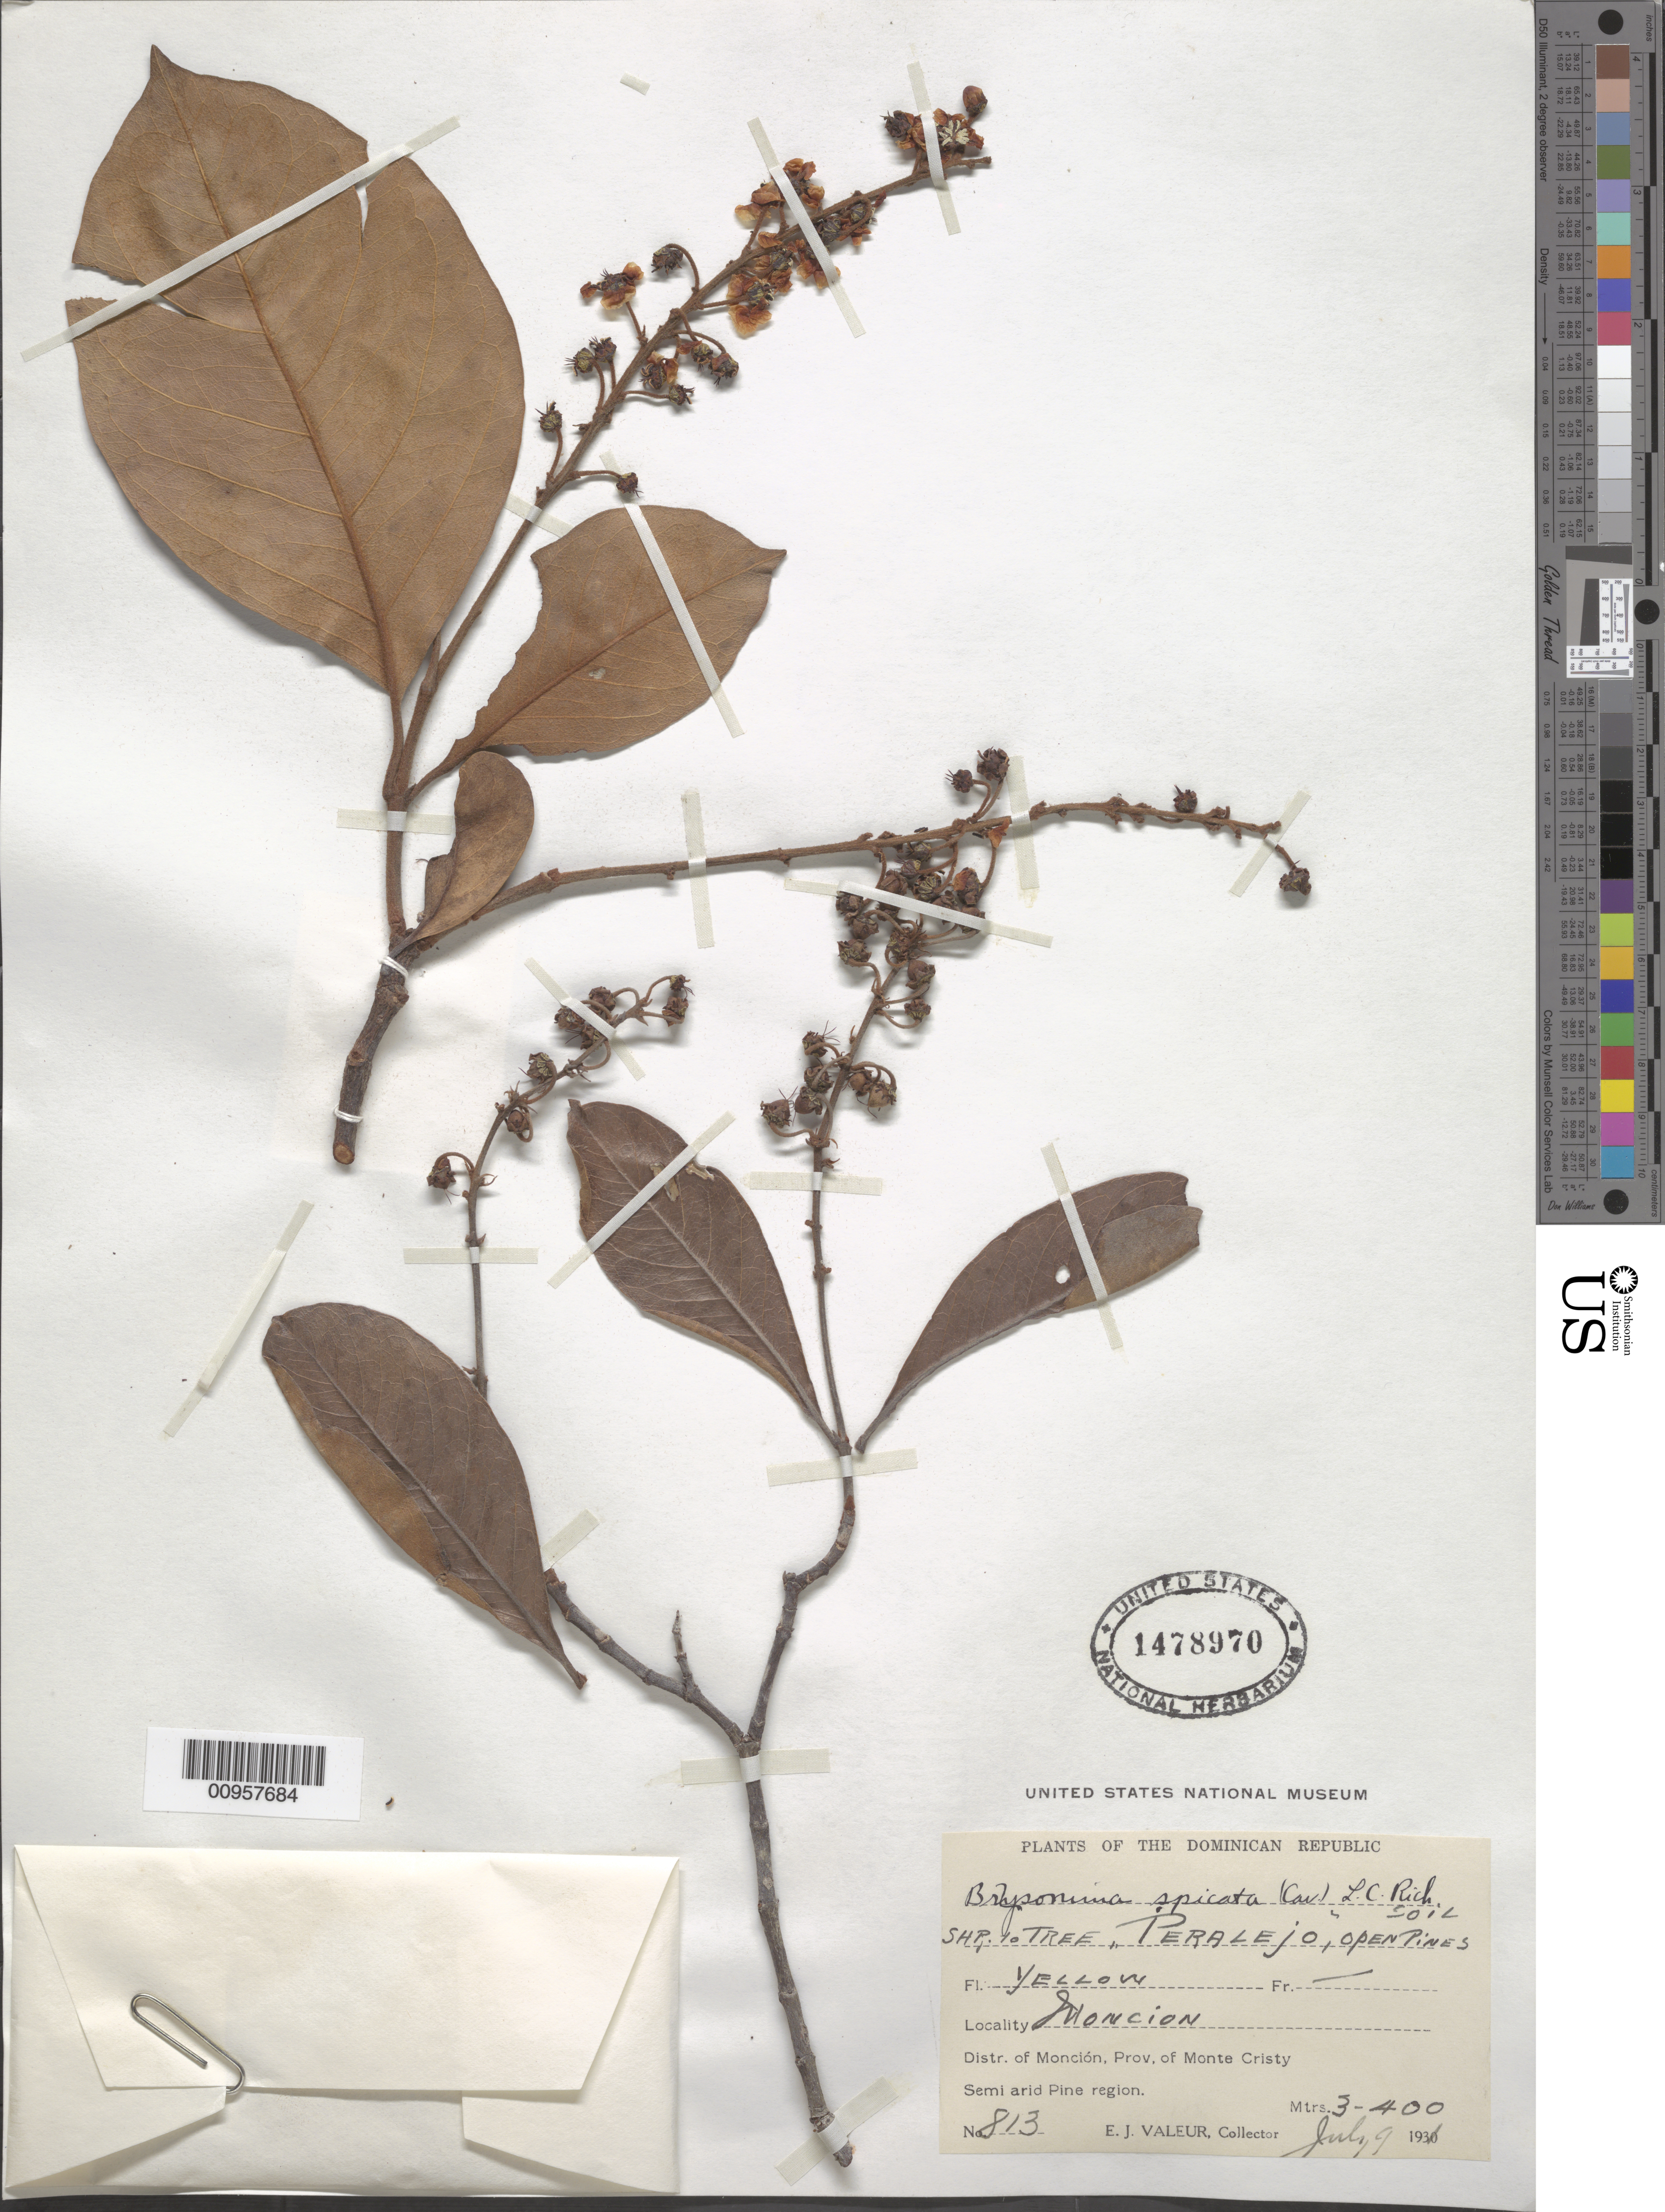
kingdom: Plantae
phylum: Tracheophyta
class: Magnoliopsida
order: Malpighiales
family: Malpighiaceae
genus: Byrsonima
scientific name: Byrsonima crassifolia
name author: (L.) Kunth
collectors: E. Valeur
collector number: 813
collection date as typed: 09 Jul 1931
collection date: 1931-07-09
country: Dominican Republic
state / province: Monte Cristi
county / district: Monción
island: Hispaniola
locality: Moncion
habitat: Open pines; semi arid pine region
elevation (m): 3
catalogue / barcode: US 1478970